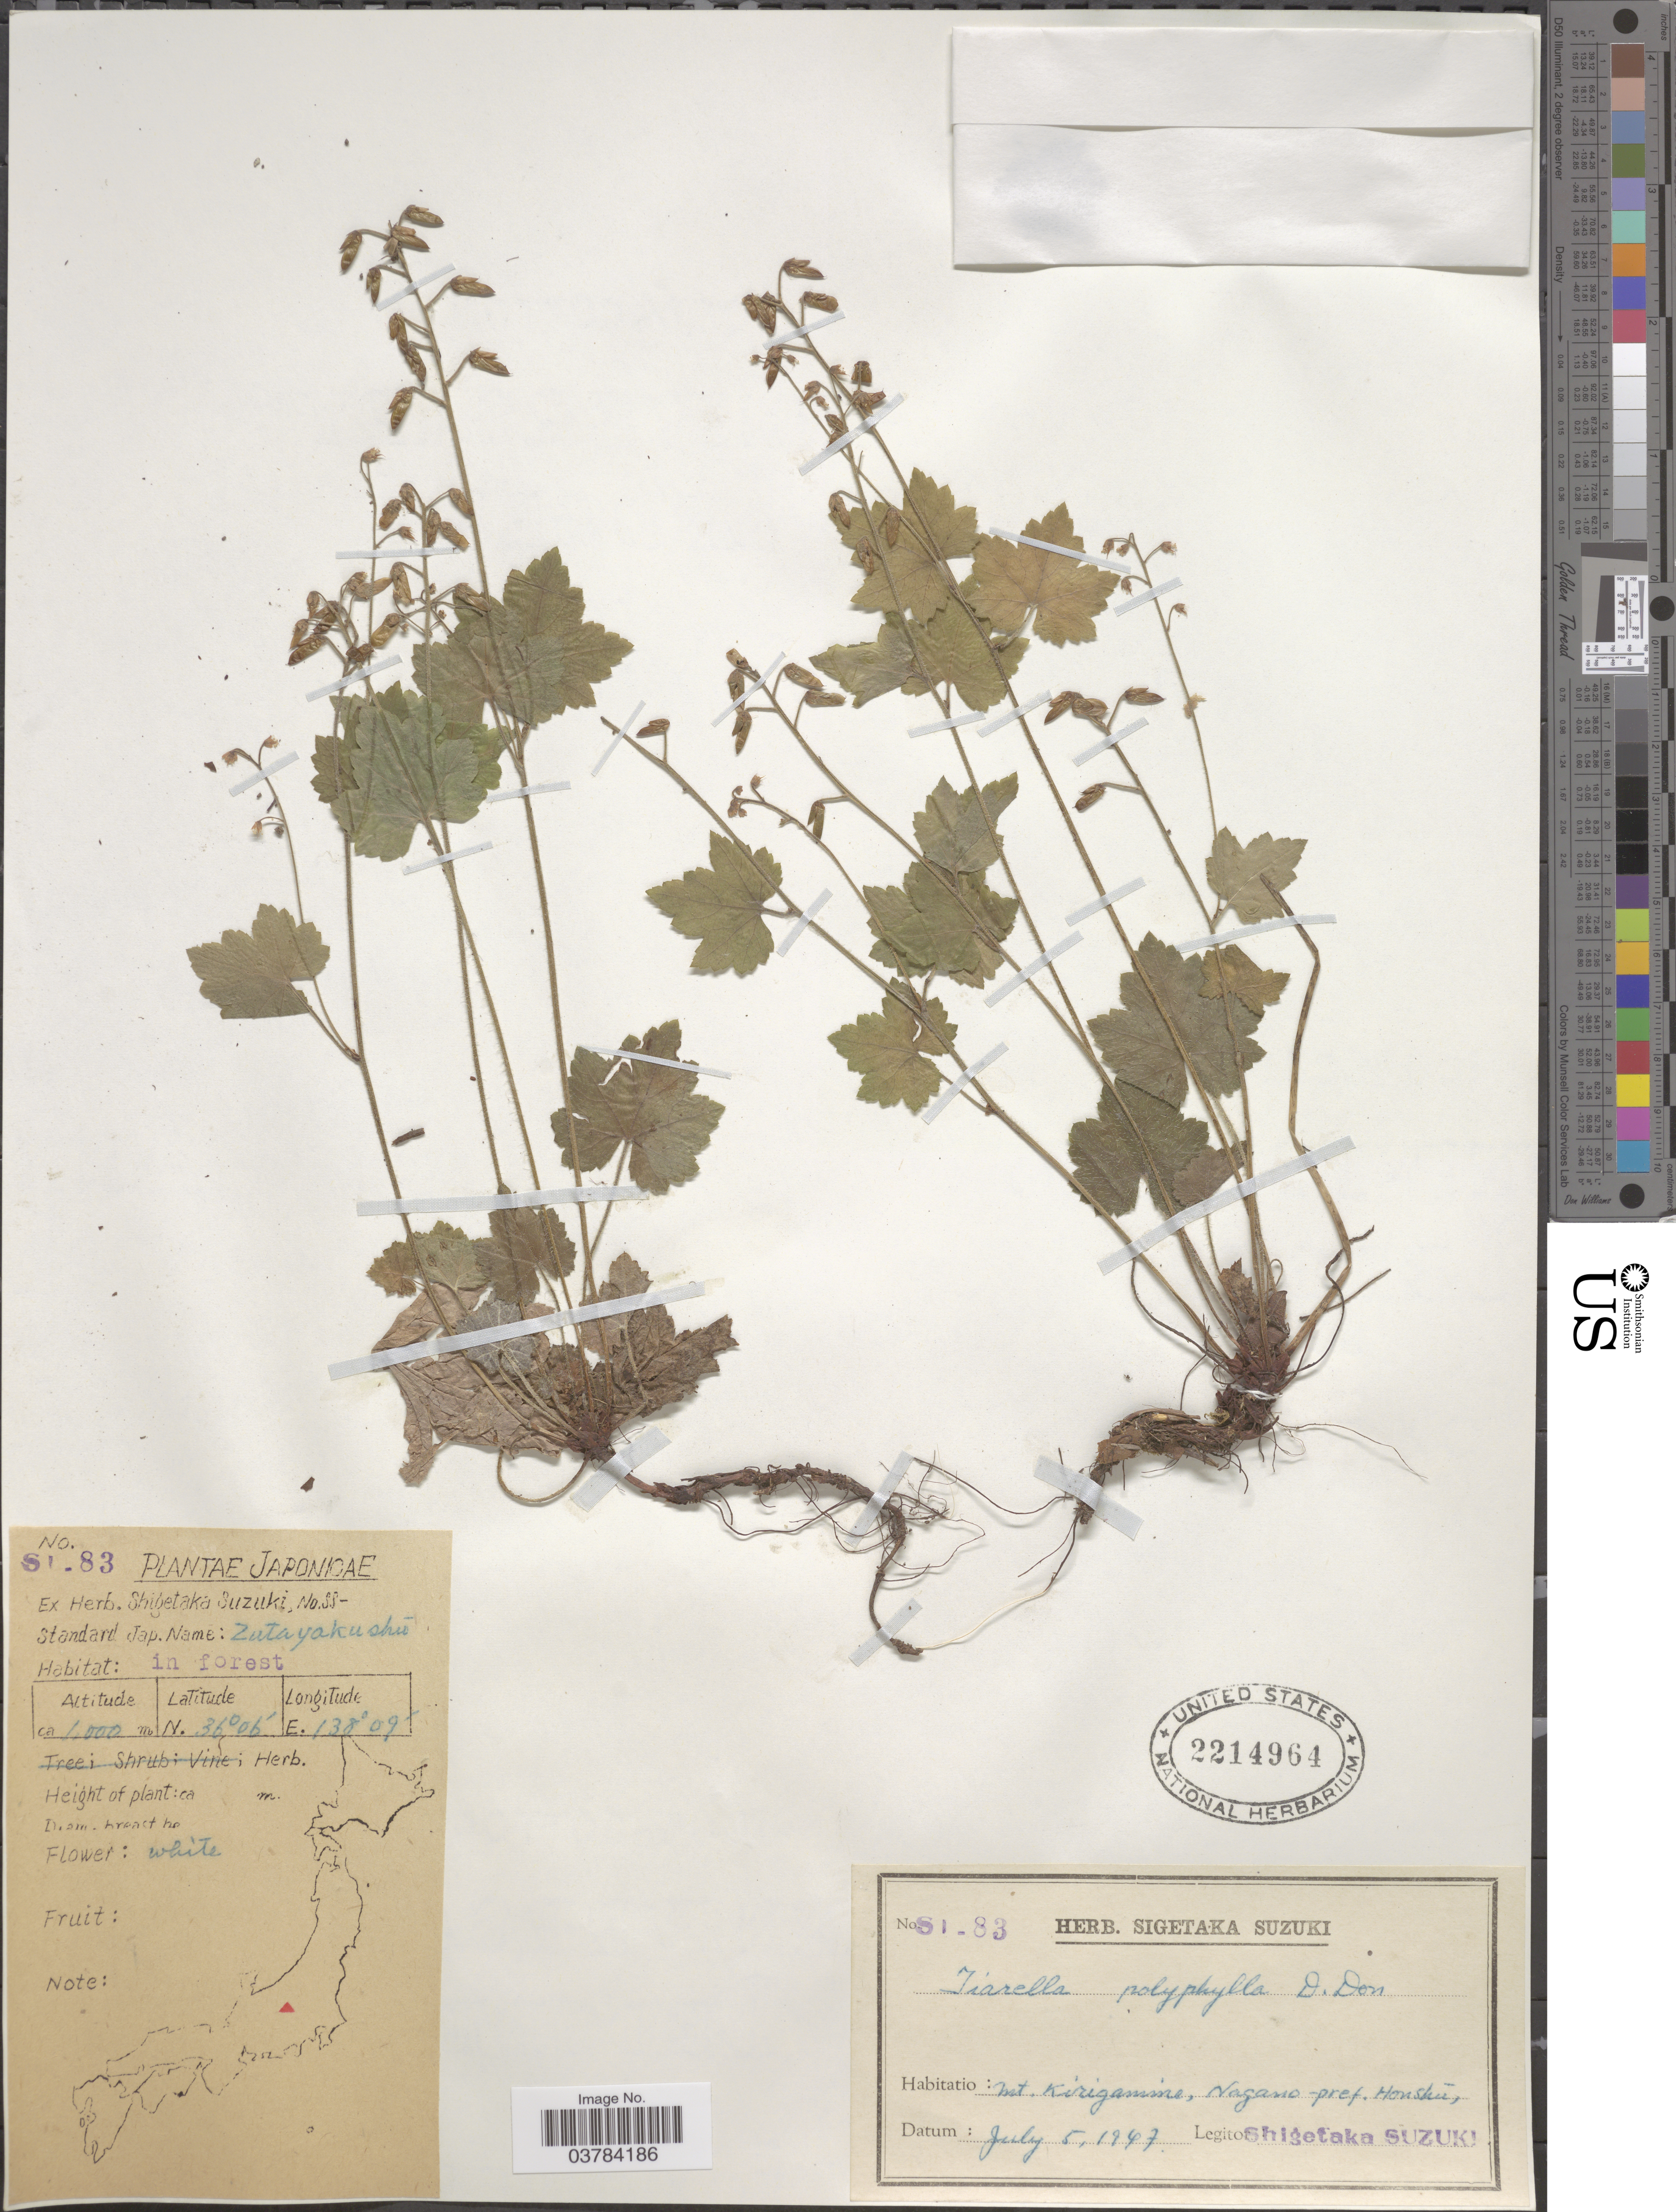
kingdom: Plantae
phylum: Tracheophyta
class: Magnoliopsida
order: Saxifragales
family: Saxifragaceae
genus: Tiarella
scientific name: Tiarella polyphylla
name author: D. Don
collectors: S. Suzuki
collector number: S1-83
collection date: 1947-07-05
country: Japan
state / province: Nagano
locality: Mt. Kirigaminem Nagano-pref. Honshu.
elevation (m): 1000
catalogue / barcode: US 2214964